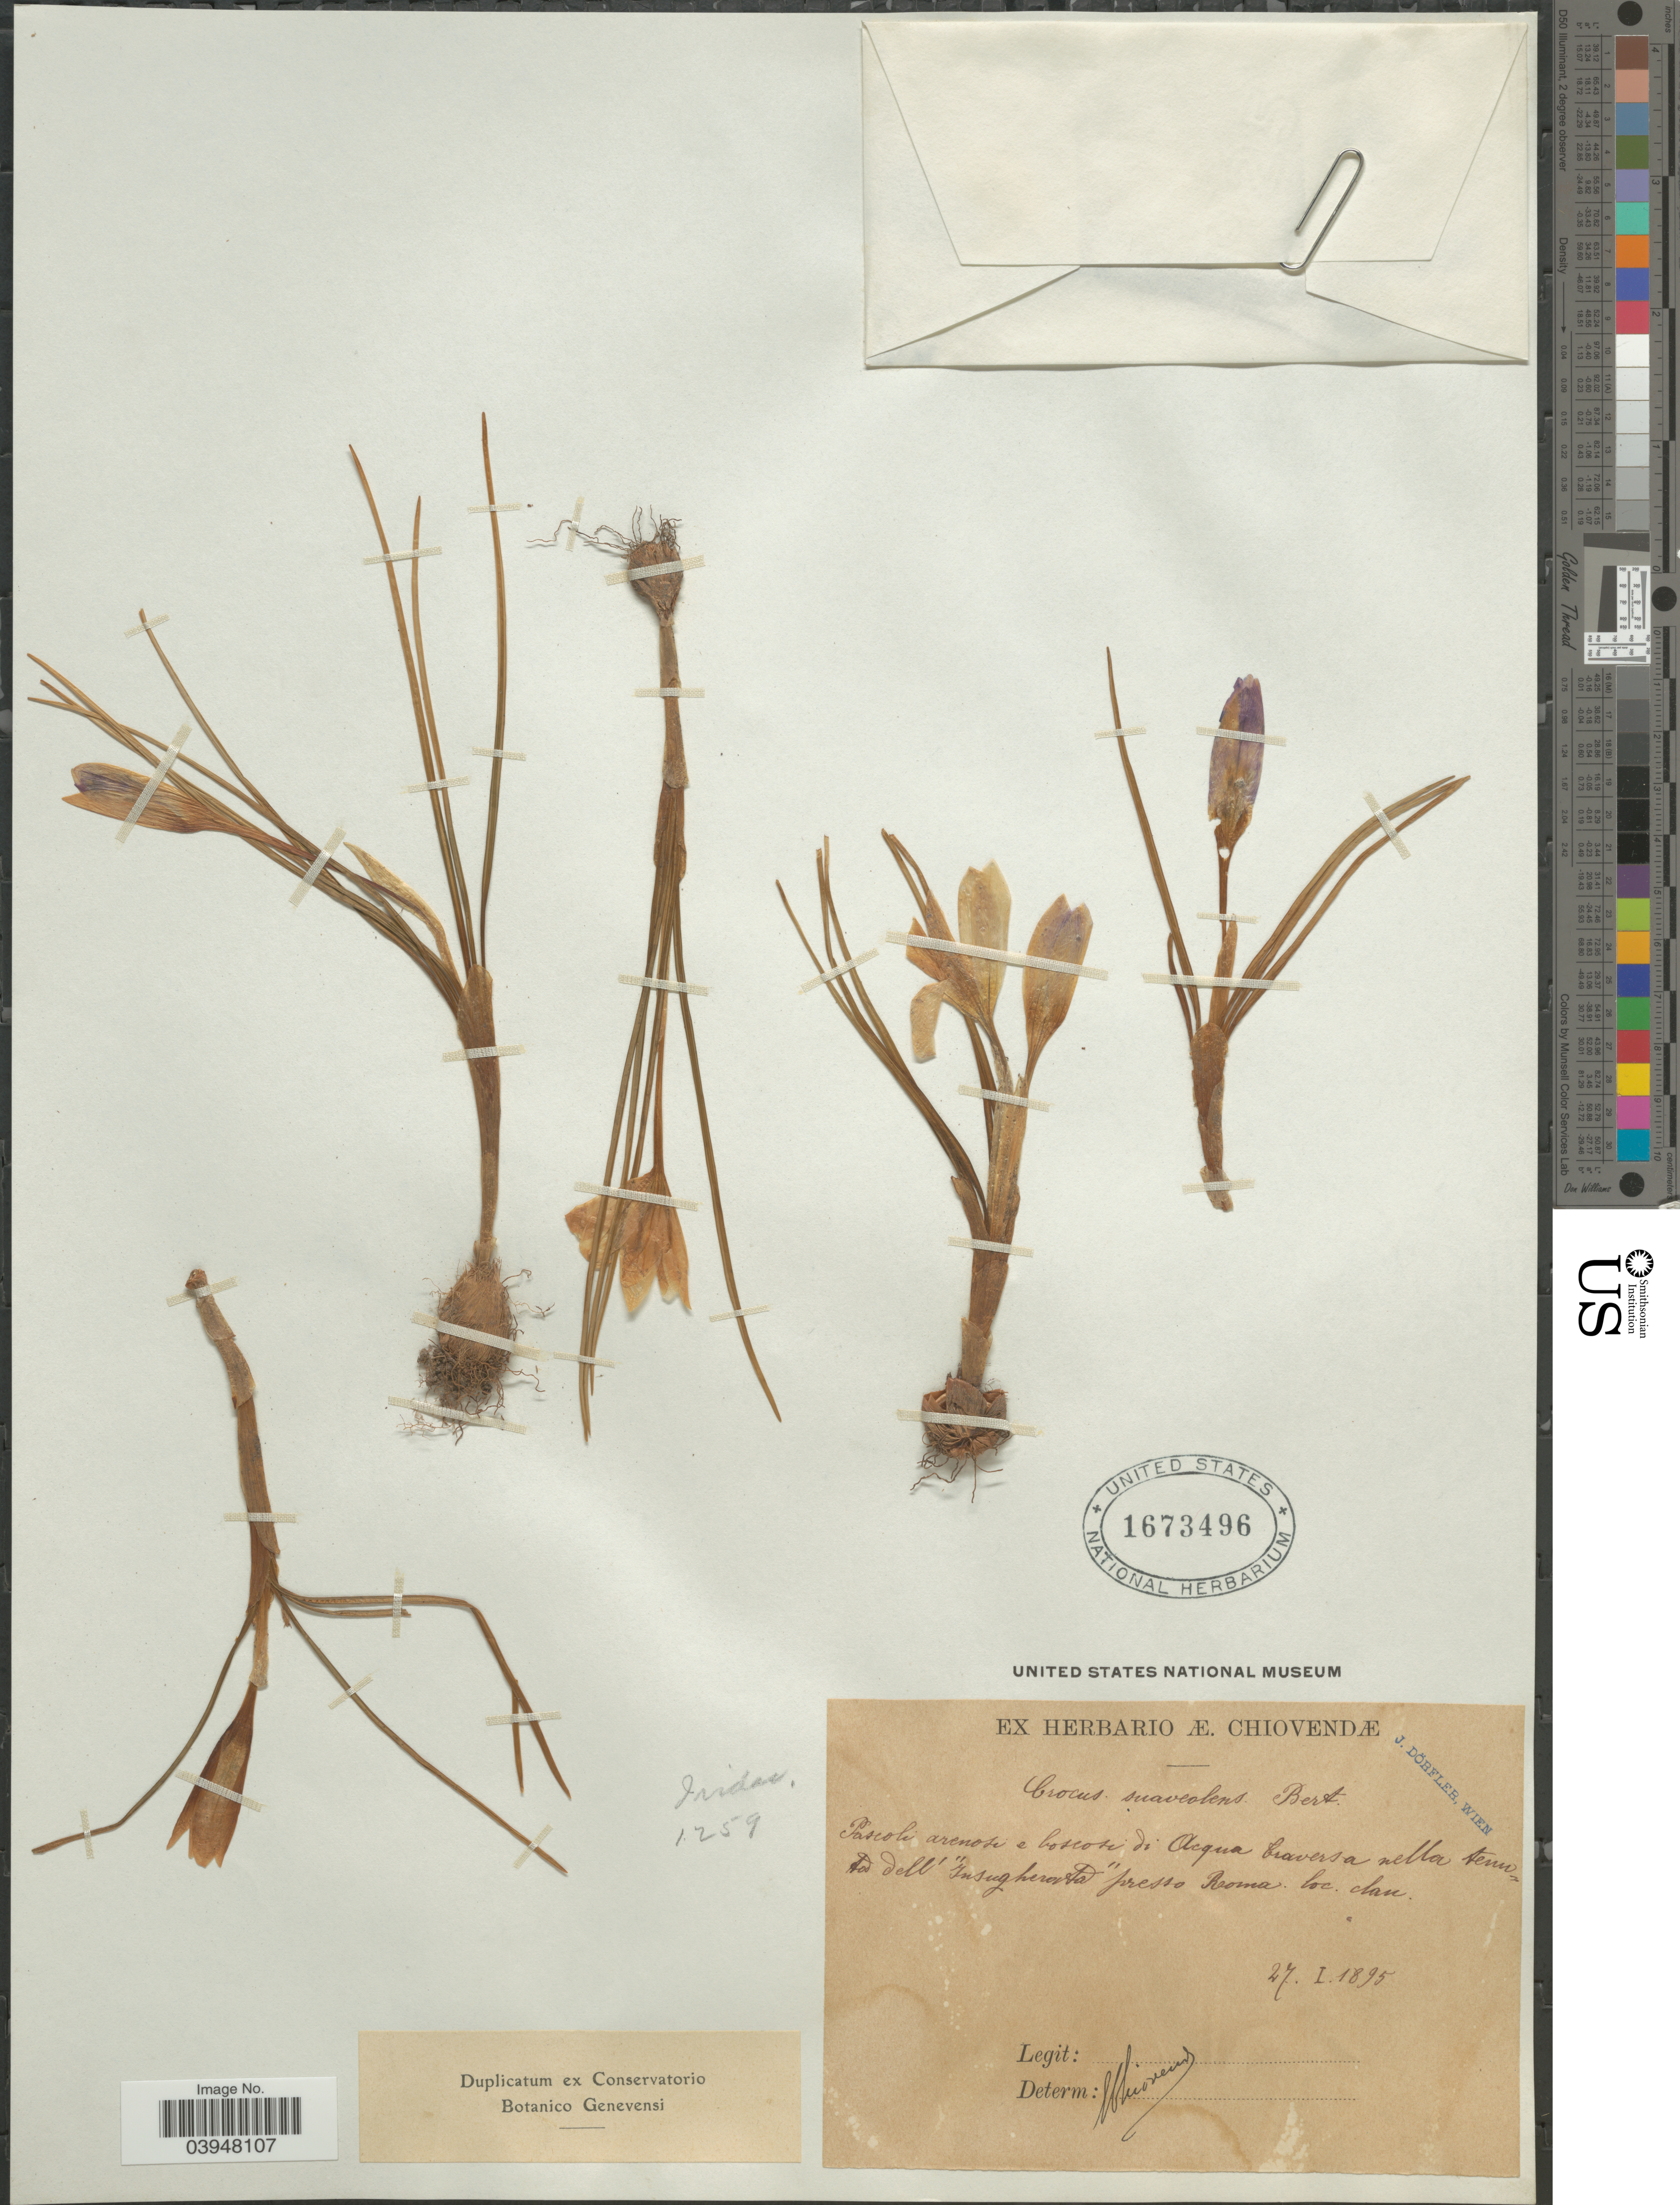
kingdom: Plantae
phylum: Tracheophyta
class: Liliopsida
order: Asparagales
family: Iridaceae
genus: Crocus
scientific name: Crocus suaveolens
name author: Bertol.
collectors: Ex herbario Æ. Chiovendæ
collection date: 1895-01-27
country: Italy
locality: Pascoli arenosi e boscoti di Acqua braversa nella tenu Ad dell' "Insugheronda" presso Roma.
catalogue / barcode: US 1673496